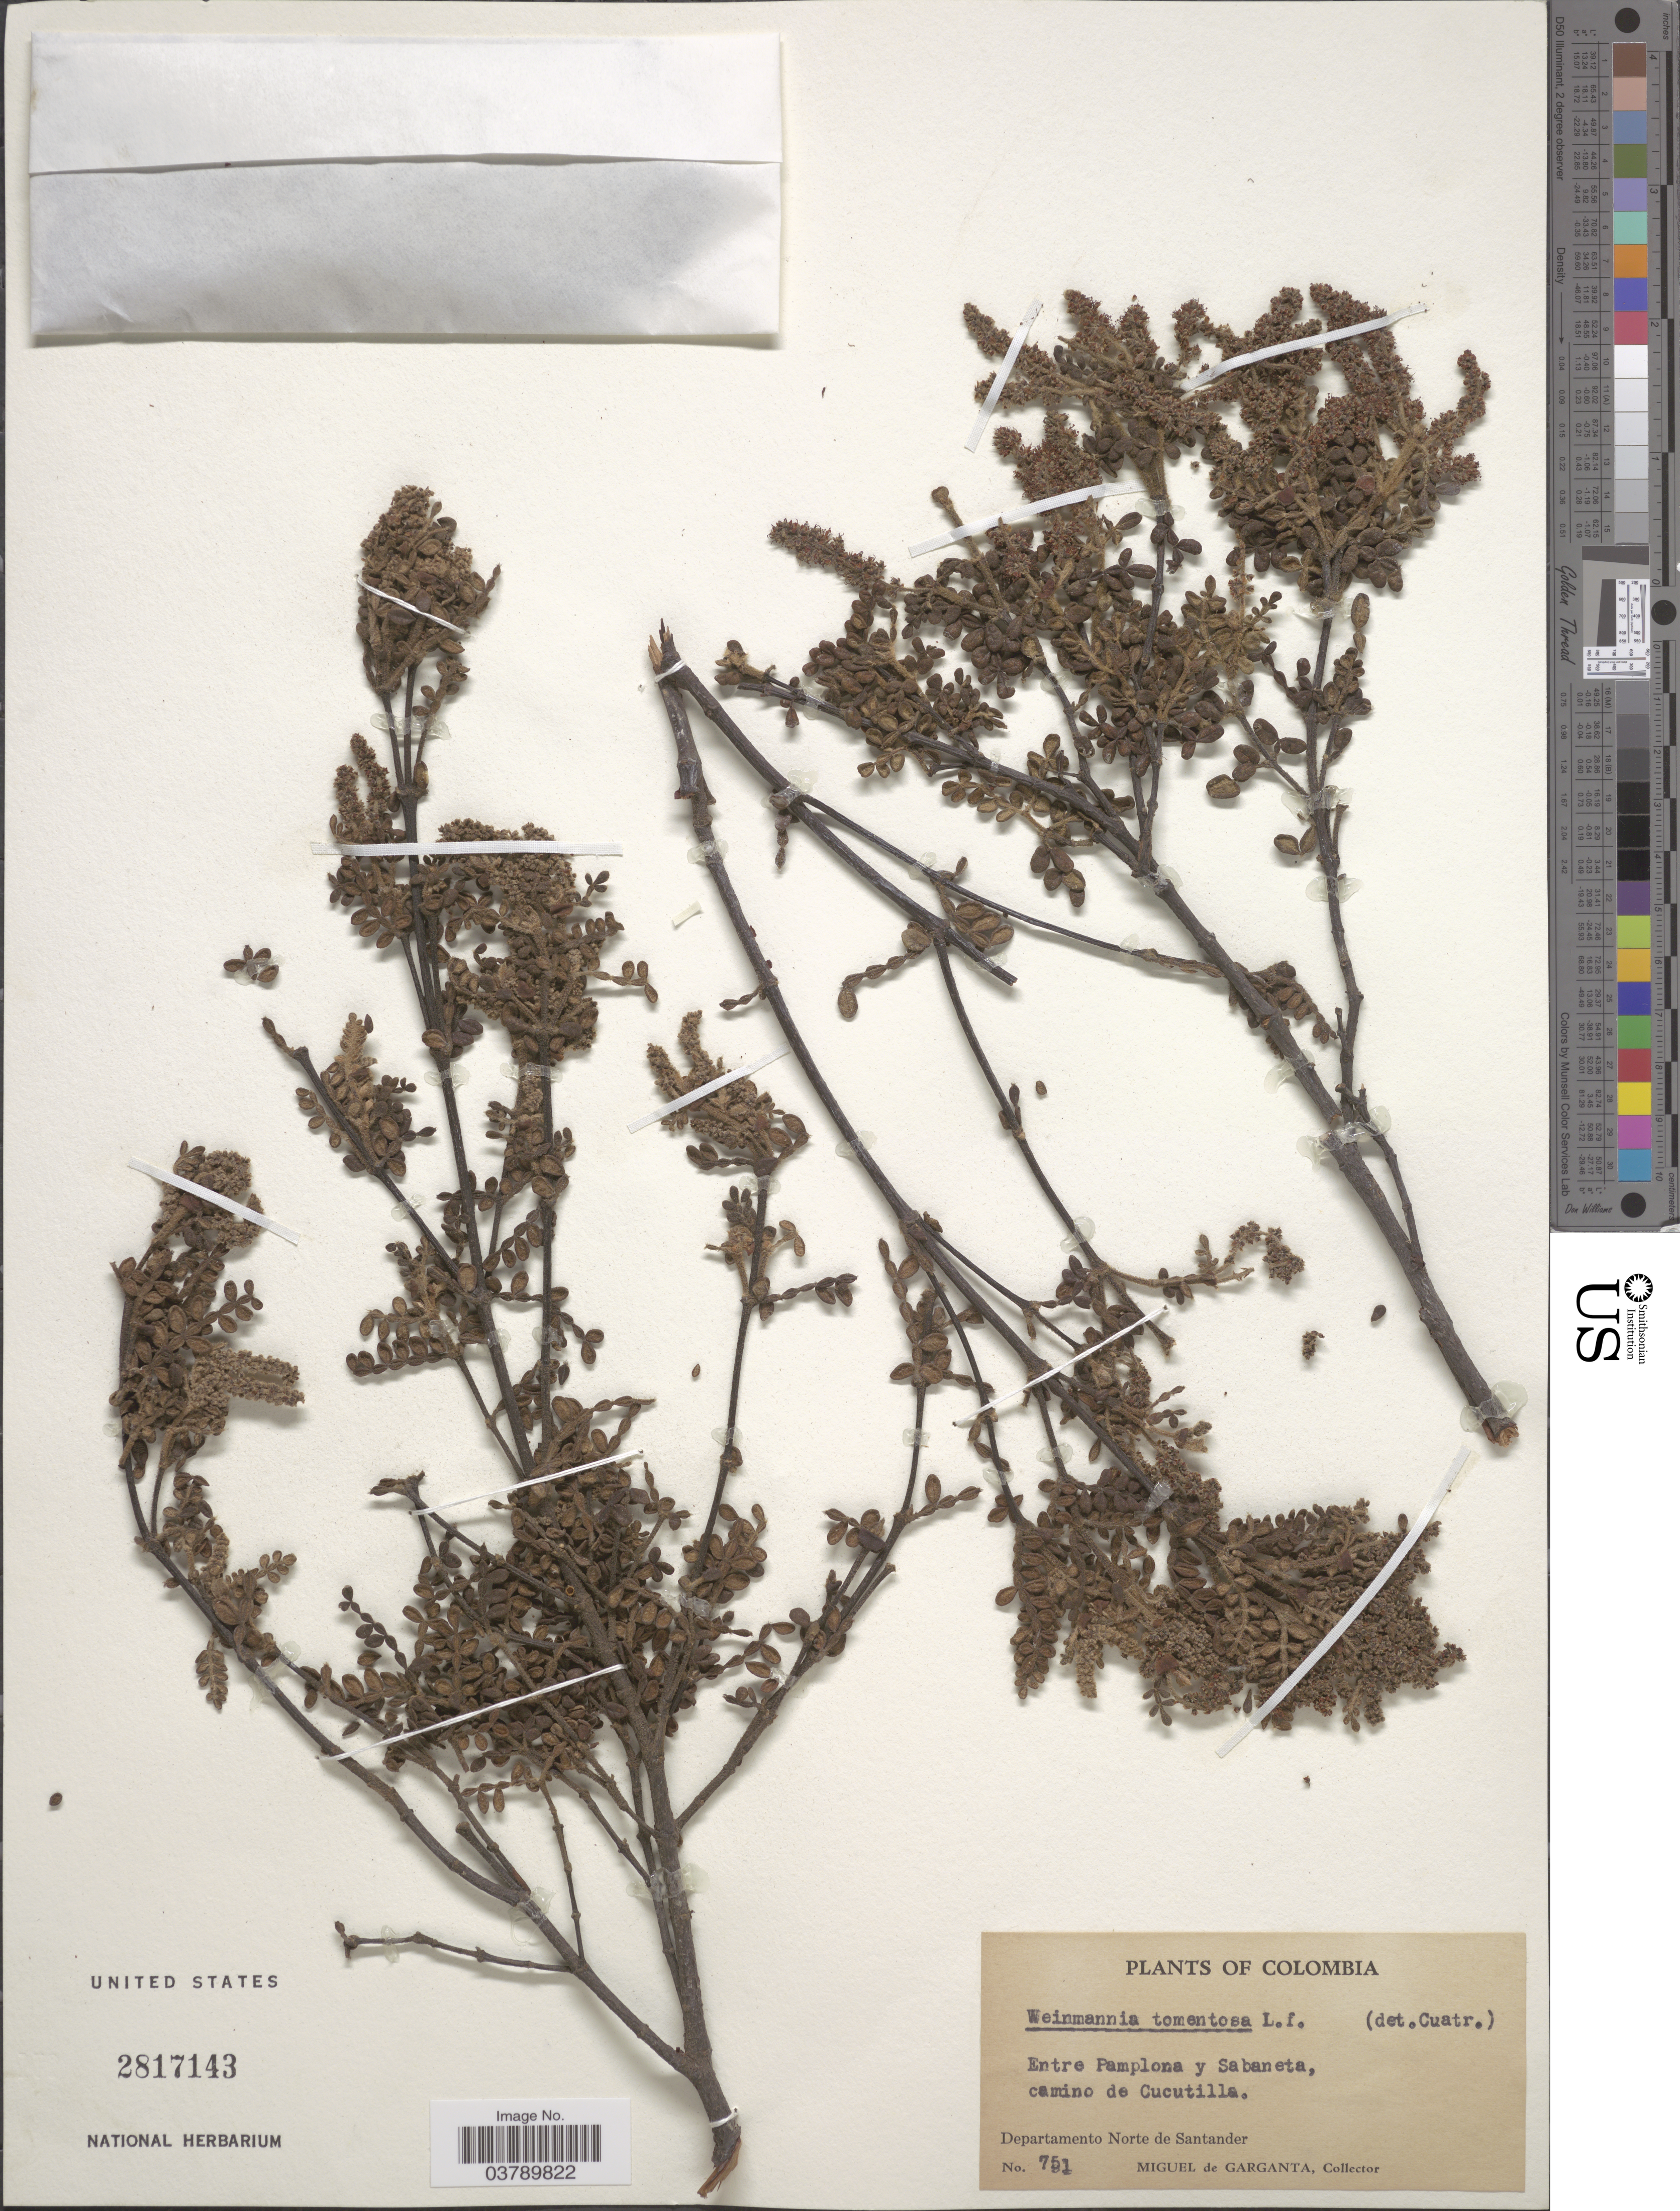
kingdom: Plantae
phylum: Tracheophyta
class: Magnoliopsida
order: Oxalidales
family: Cunoniaceae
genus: Weinmannia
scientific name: Weinmannia tomentosa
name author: L.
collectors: M. Garganta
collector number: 751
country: Colombia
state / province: Norte de Santander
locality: Entre Pamplona y Sabaneta, camino de Cucutilla. Departamento Norte de Santander.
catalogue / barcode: US 2817143